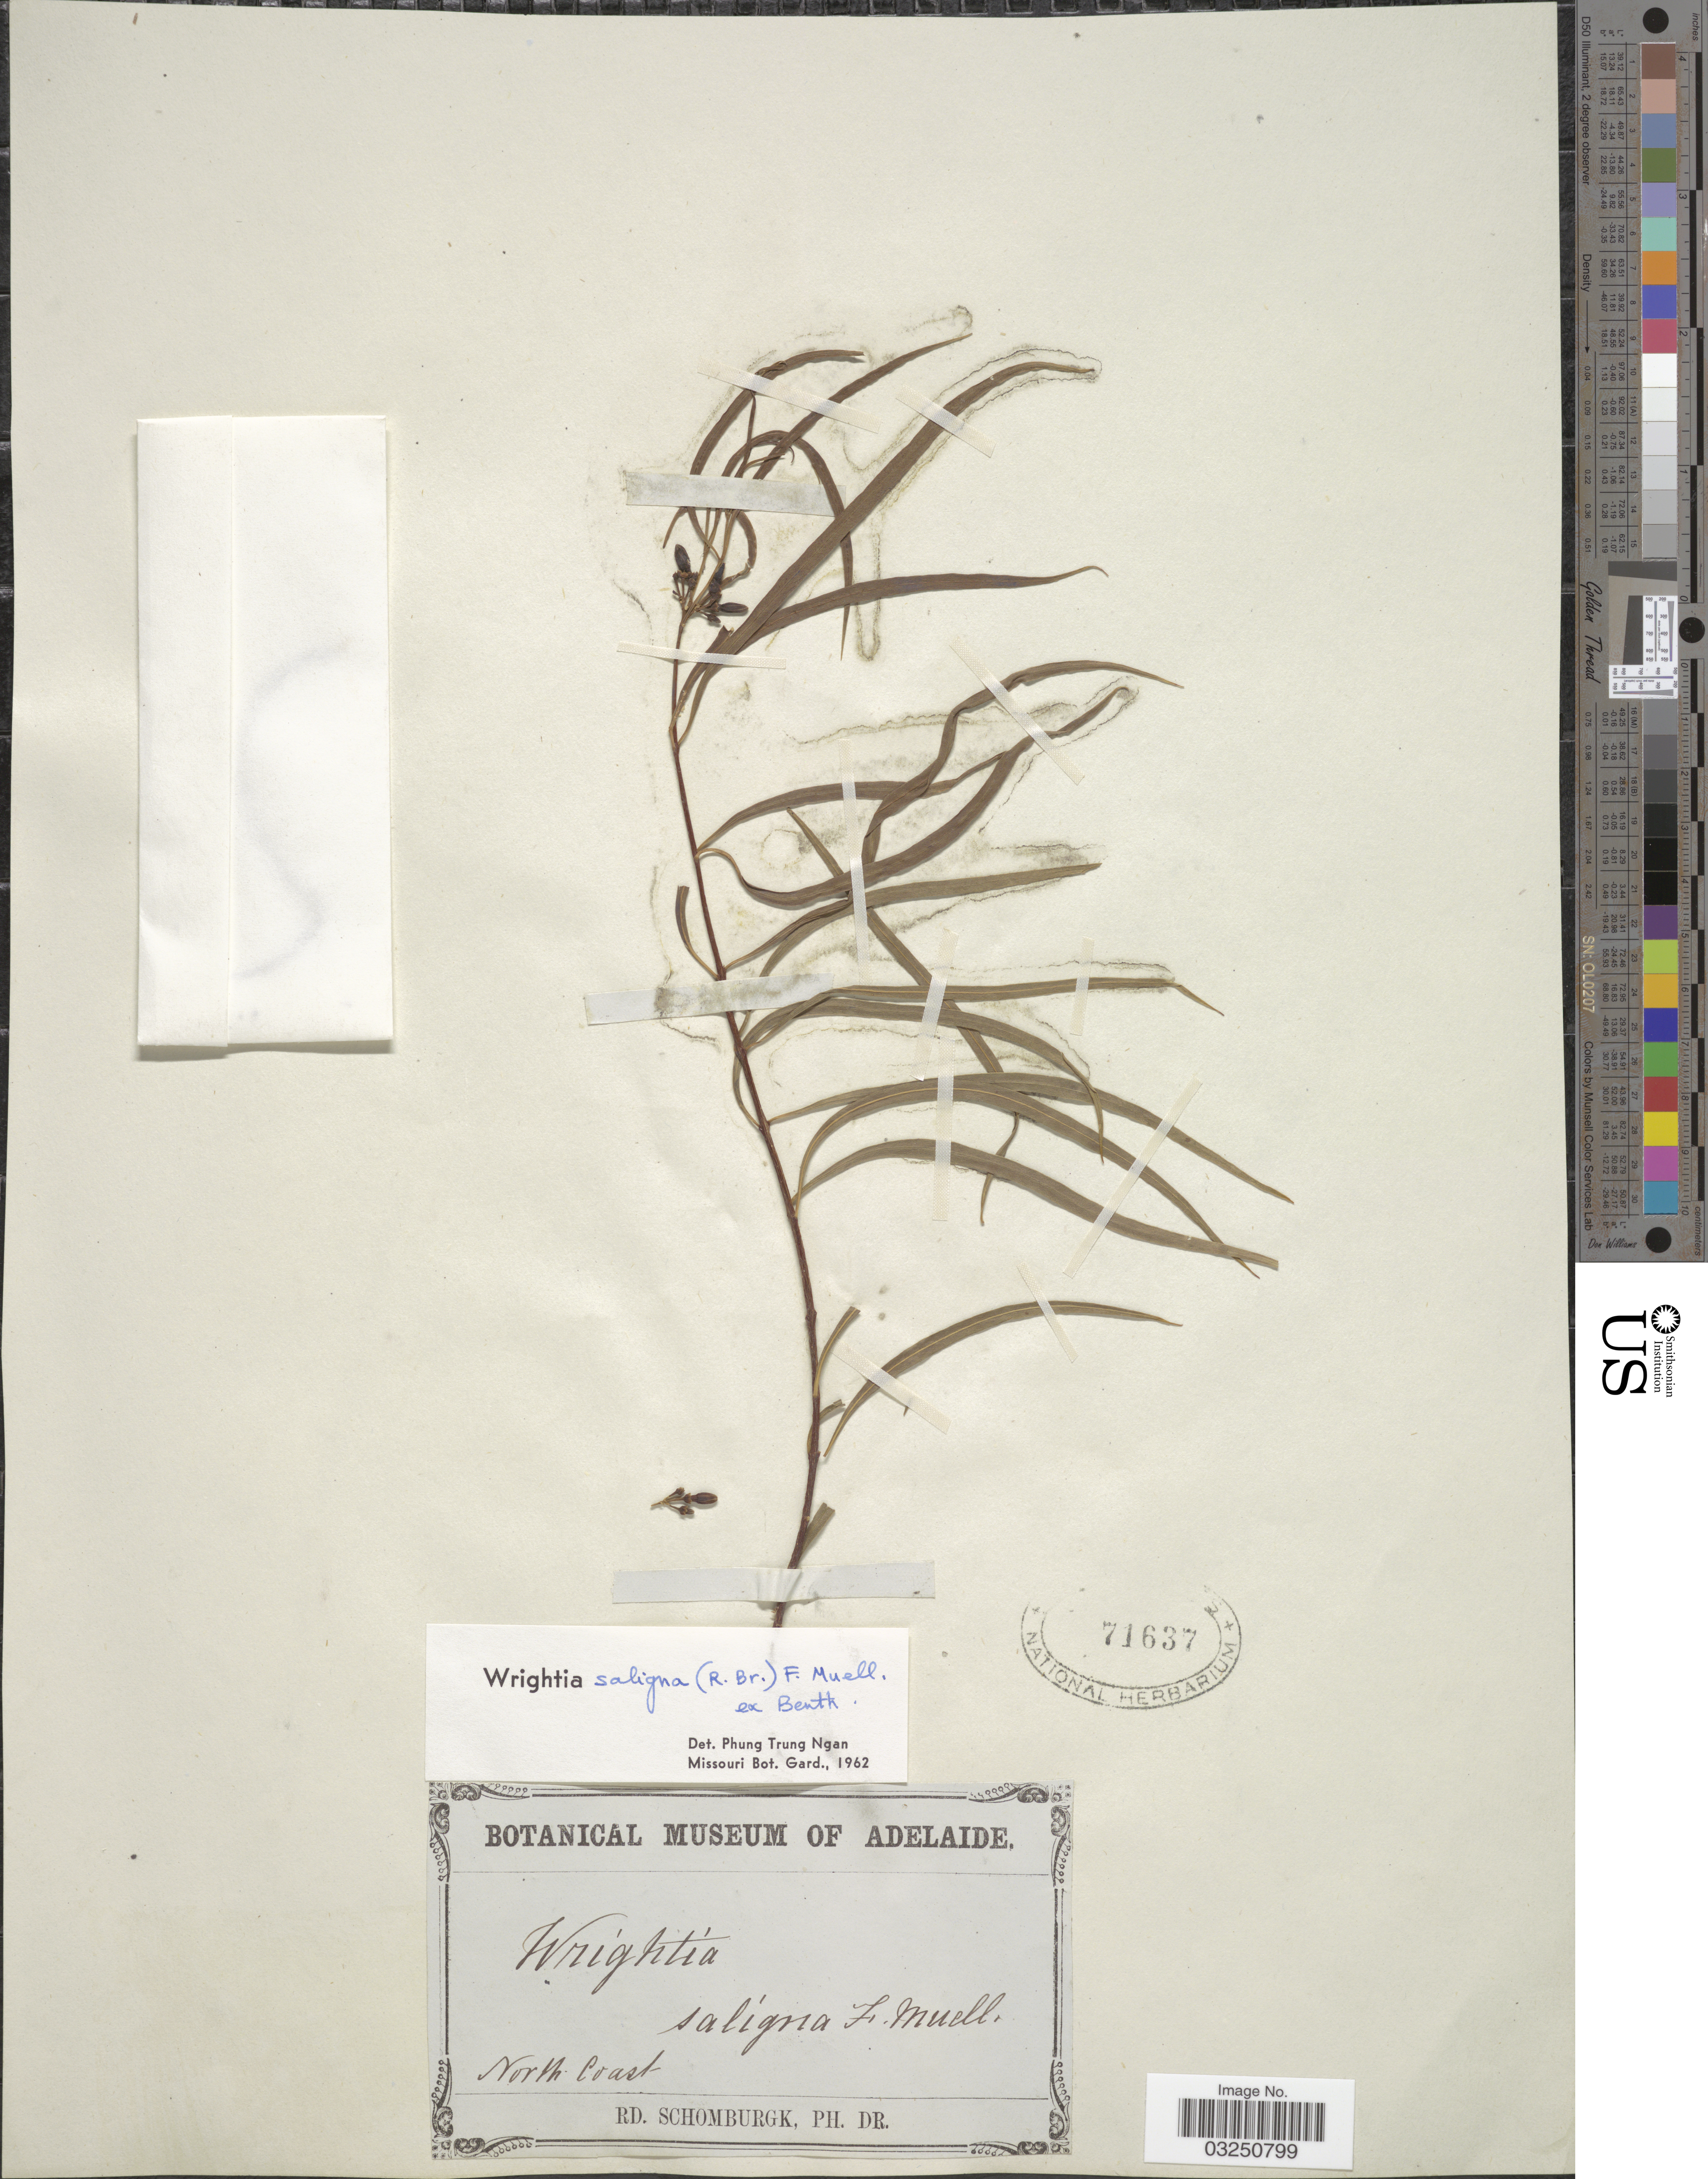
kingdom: Plantae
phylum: Tracheophyta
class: Magnoliopsida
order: Gentianales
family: Apocynaceae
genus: Wrightia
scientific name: Wrightia saligna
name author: (R. Br.) F. Muell. ex Benth.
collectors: M. R. Schomburgk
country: Australia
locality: North Coast.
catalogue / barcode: US 71637